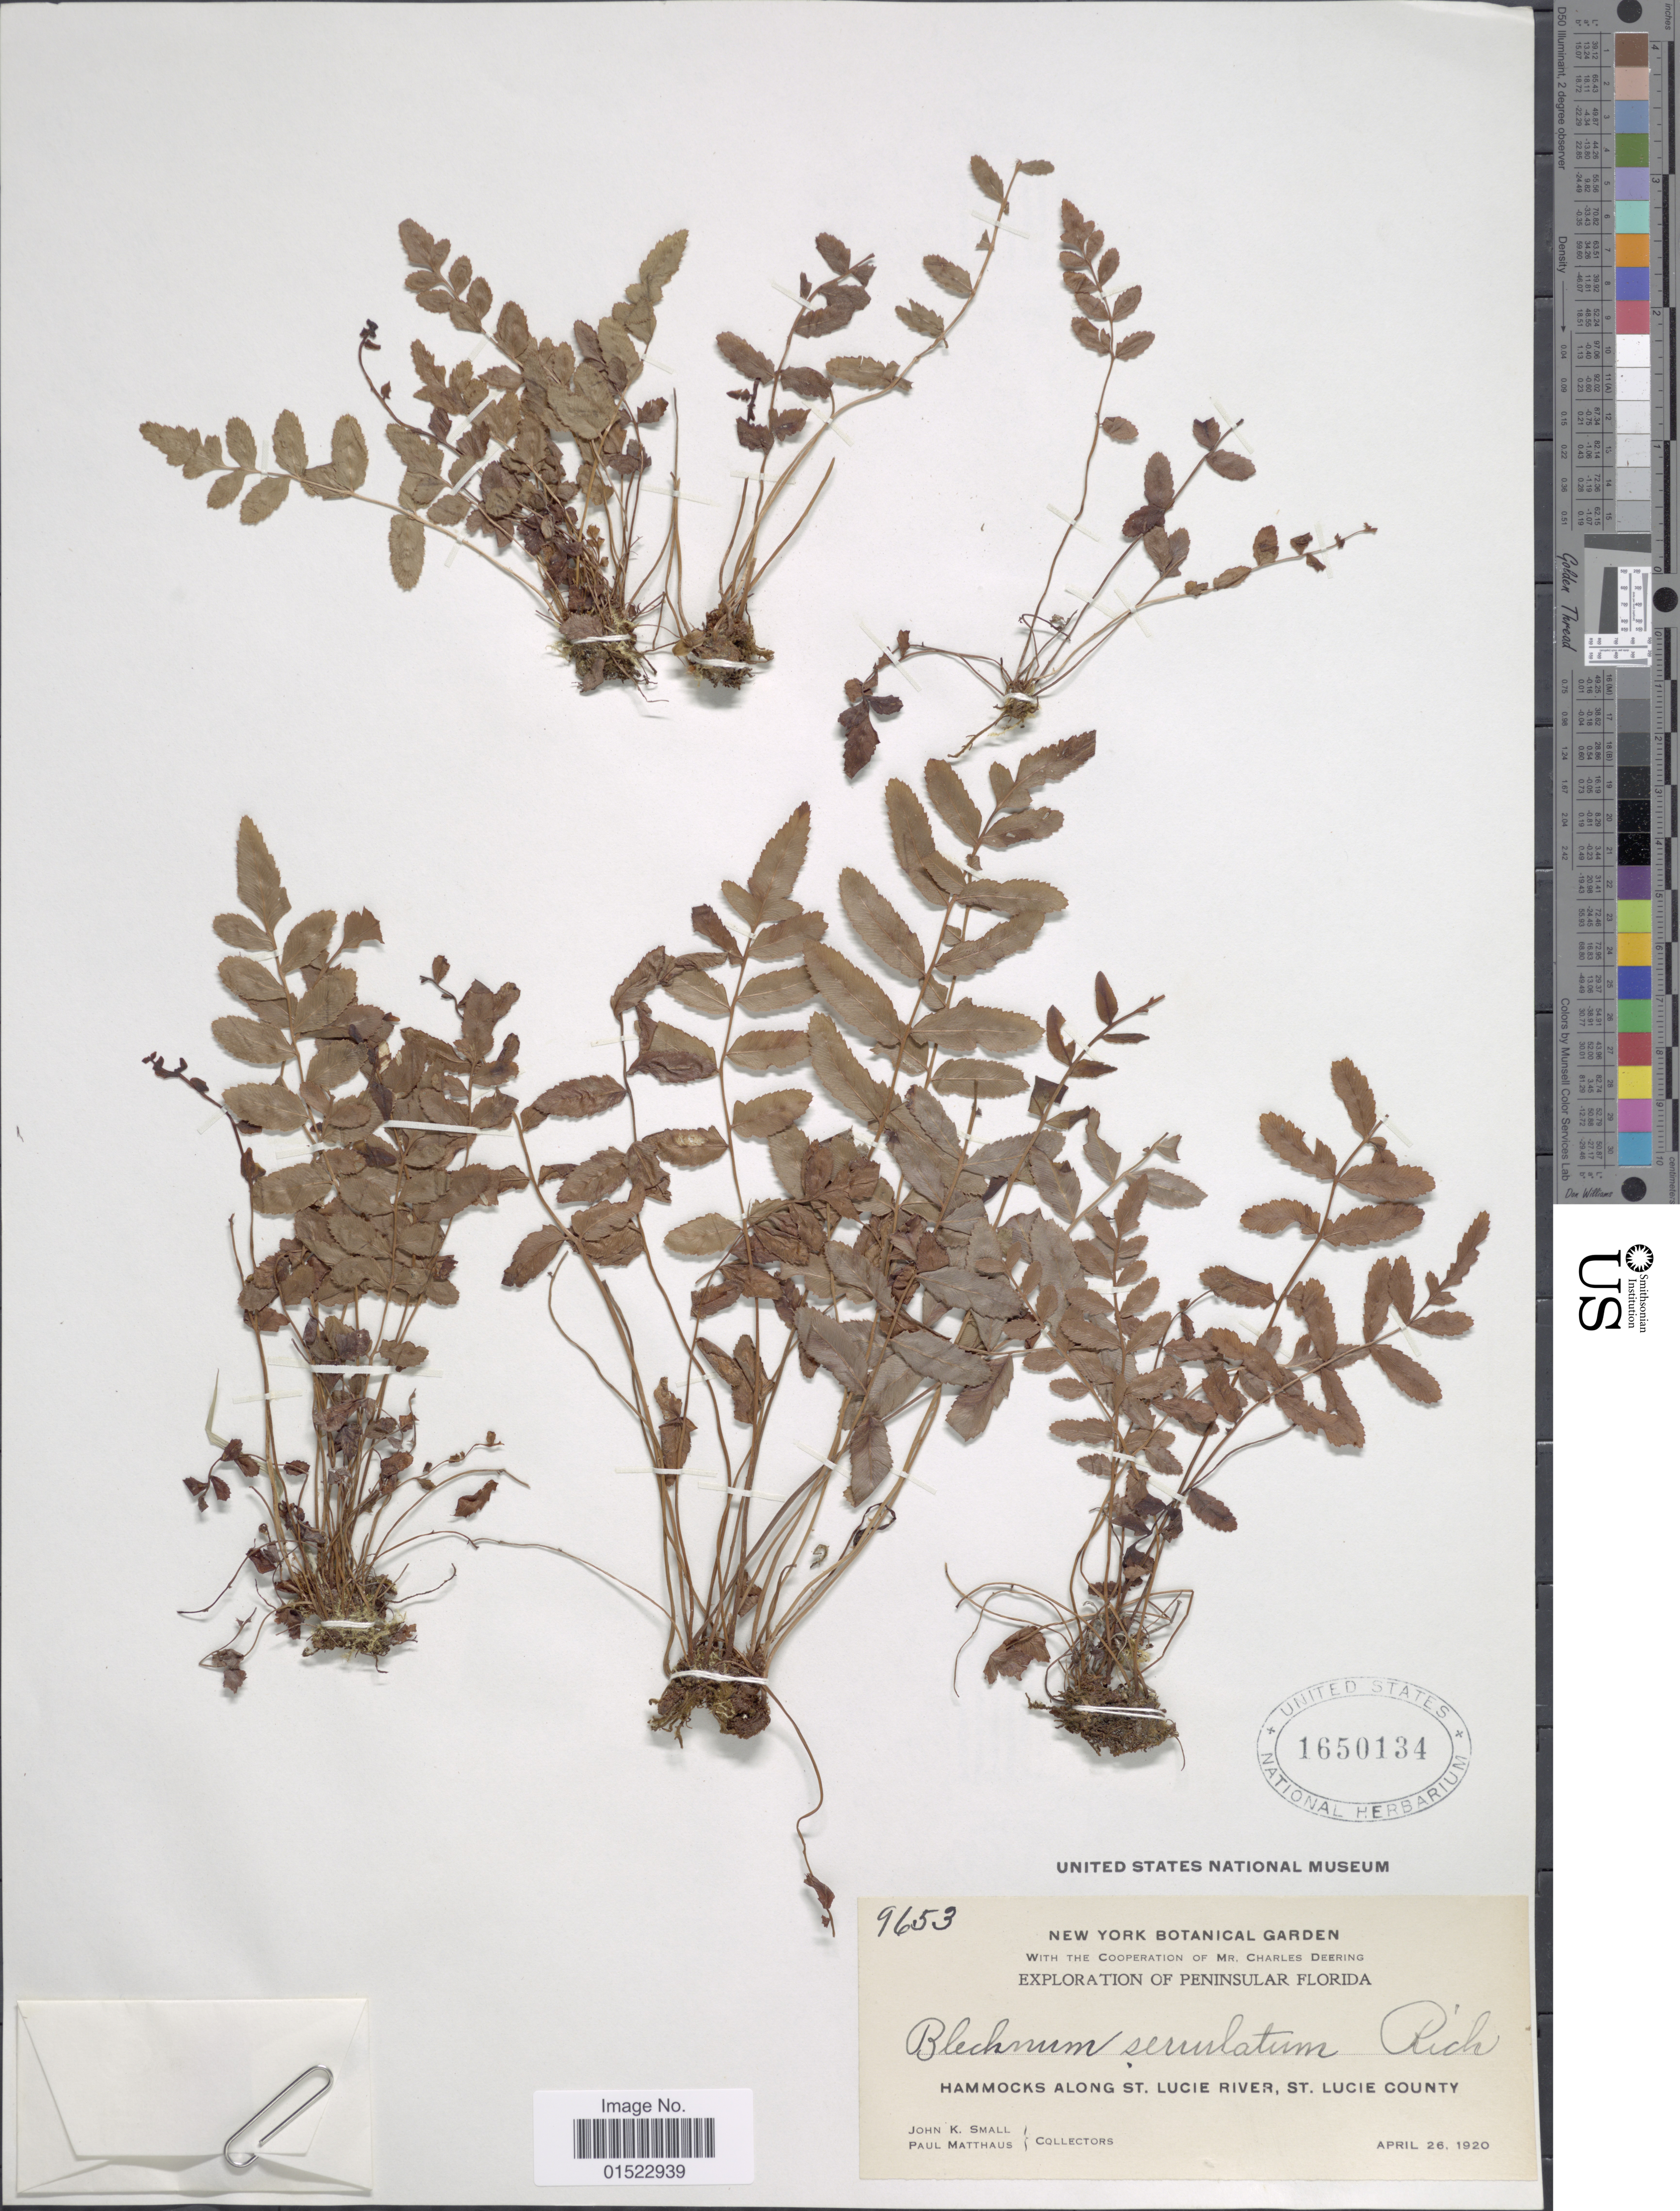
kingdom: Plantae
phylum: Tracheophyta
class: Polypodiopsida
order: Polypodiales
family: Blechnaceae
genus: Telmatoblechnum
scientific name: Telmatoblechnum serrulatum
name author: (Rich.) Perrie et al.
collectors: J. K. Small & P. Matthaus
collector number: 9653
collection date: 1920-04-26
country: United States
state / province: Florida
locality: Exploration of Peninsular Florida, Hammocks along St. Lucie River, St. Lucie County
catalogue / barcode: US 1650134